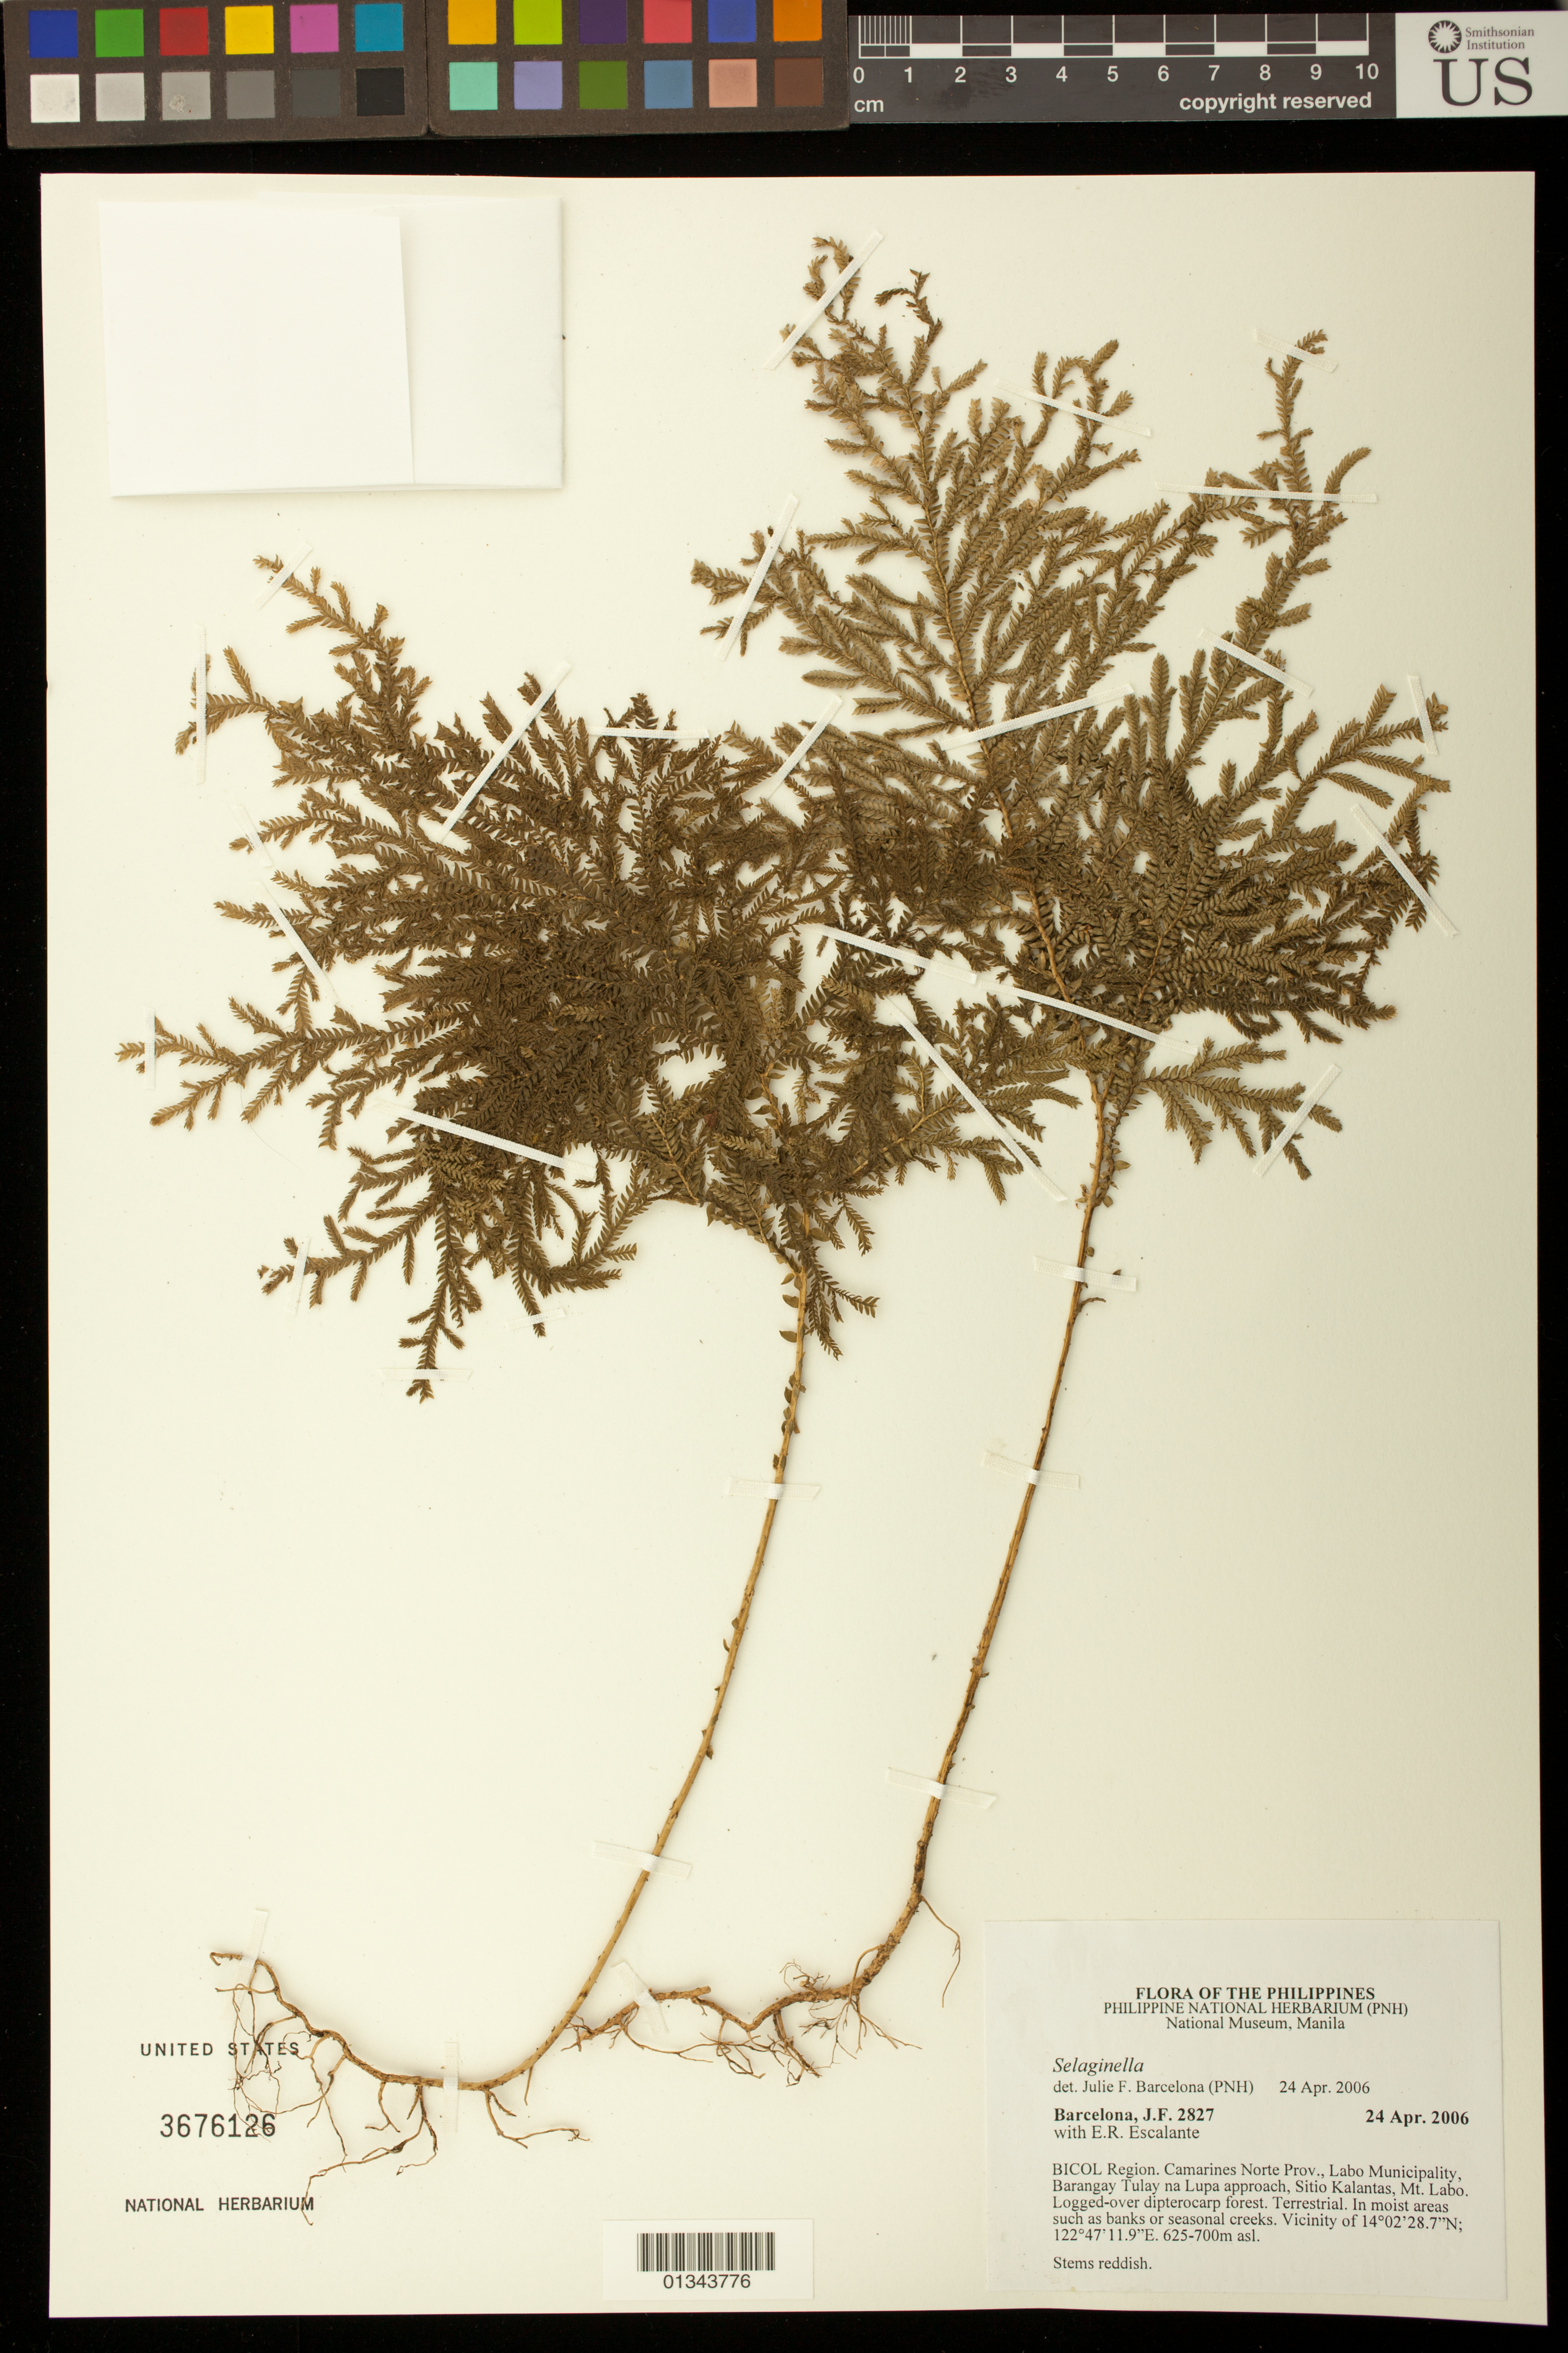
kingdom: Plantae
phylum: Tracheophyta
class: Lycopodiopsida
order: Selaginellales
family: Selaginellaceae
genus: Selaginella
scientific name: Selaginella sp.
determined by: Barcelona, J. F.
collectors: J. F. Barcelona & E. Escalante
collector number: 2827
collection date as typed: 24 Apr 2006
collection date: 2006-04-24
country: Philippines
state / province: Bicol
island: Luzon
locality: Bicol Region. Camarines Norte Prov., Labo Municipality, Barangay Tulay na Lupa approach, Sitio Kalantas, Mt. Labo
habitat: Logged-over dipterocarp forest. Terrestrial. In moist areas such as banks or seasonal creeks.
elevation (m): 625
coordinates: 14 02 28.7 N, 122 47 11.9 E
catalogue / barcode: US 3676126